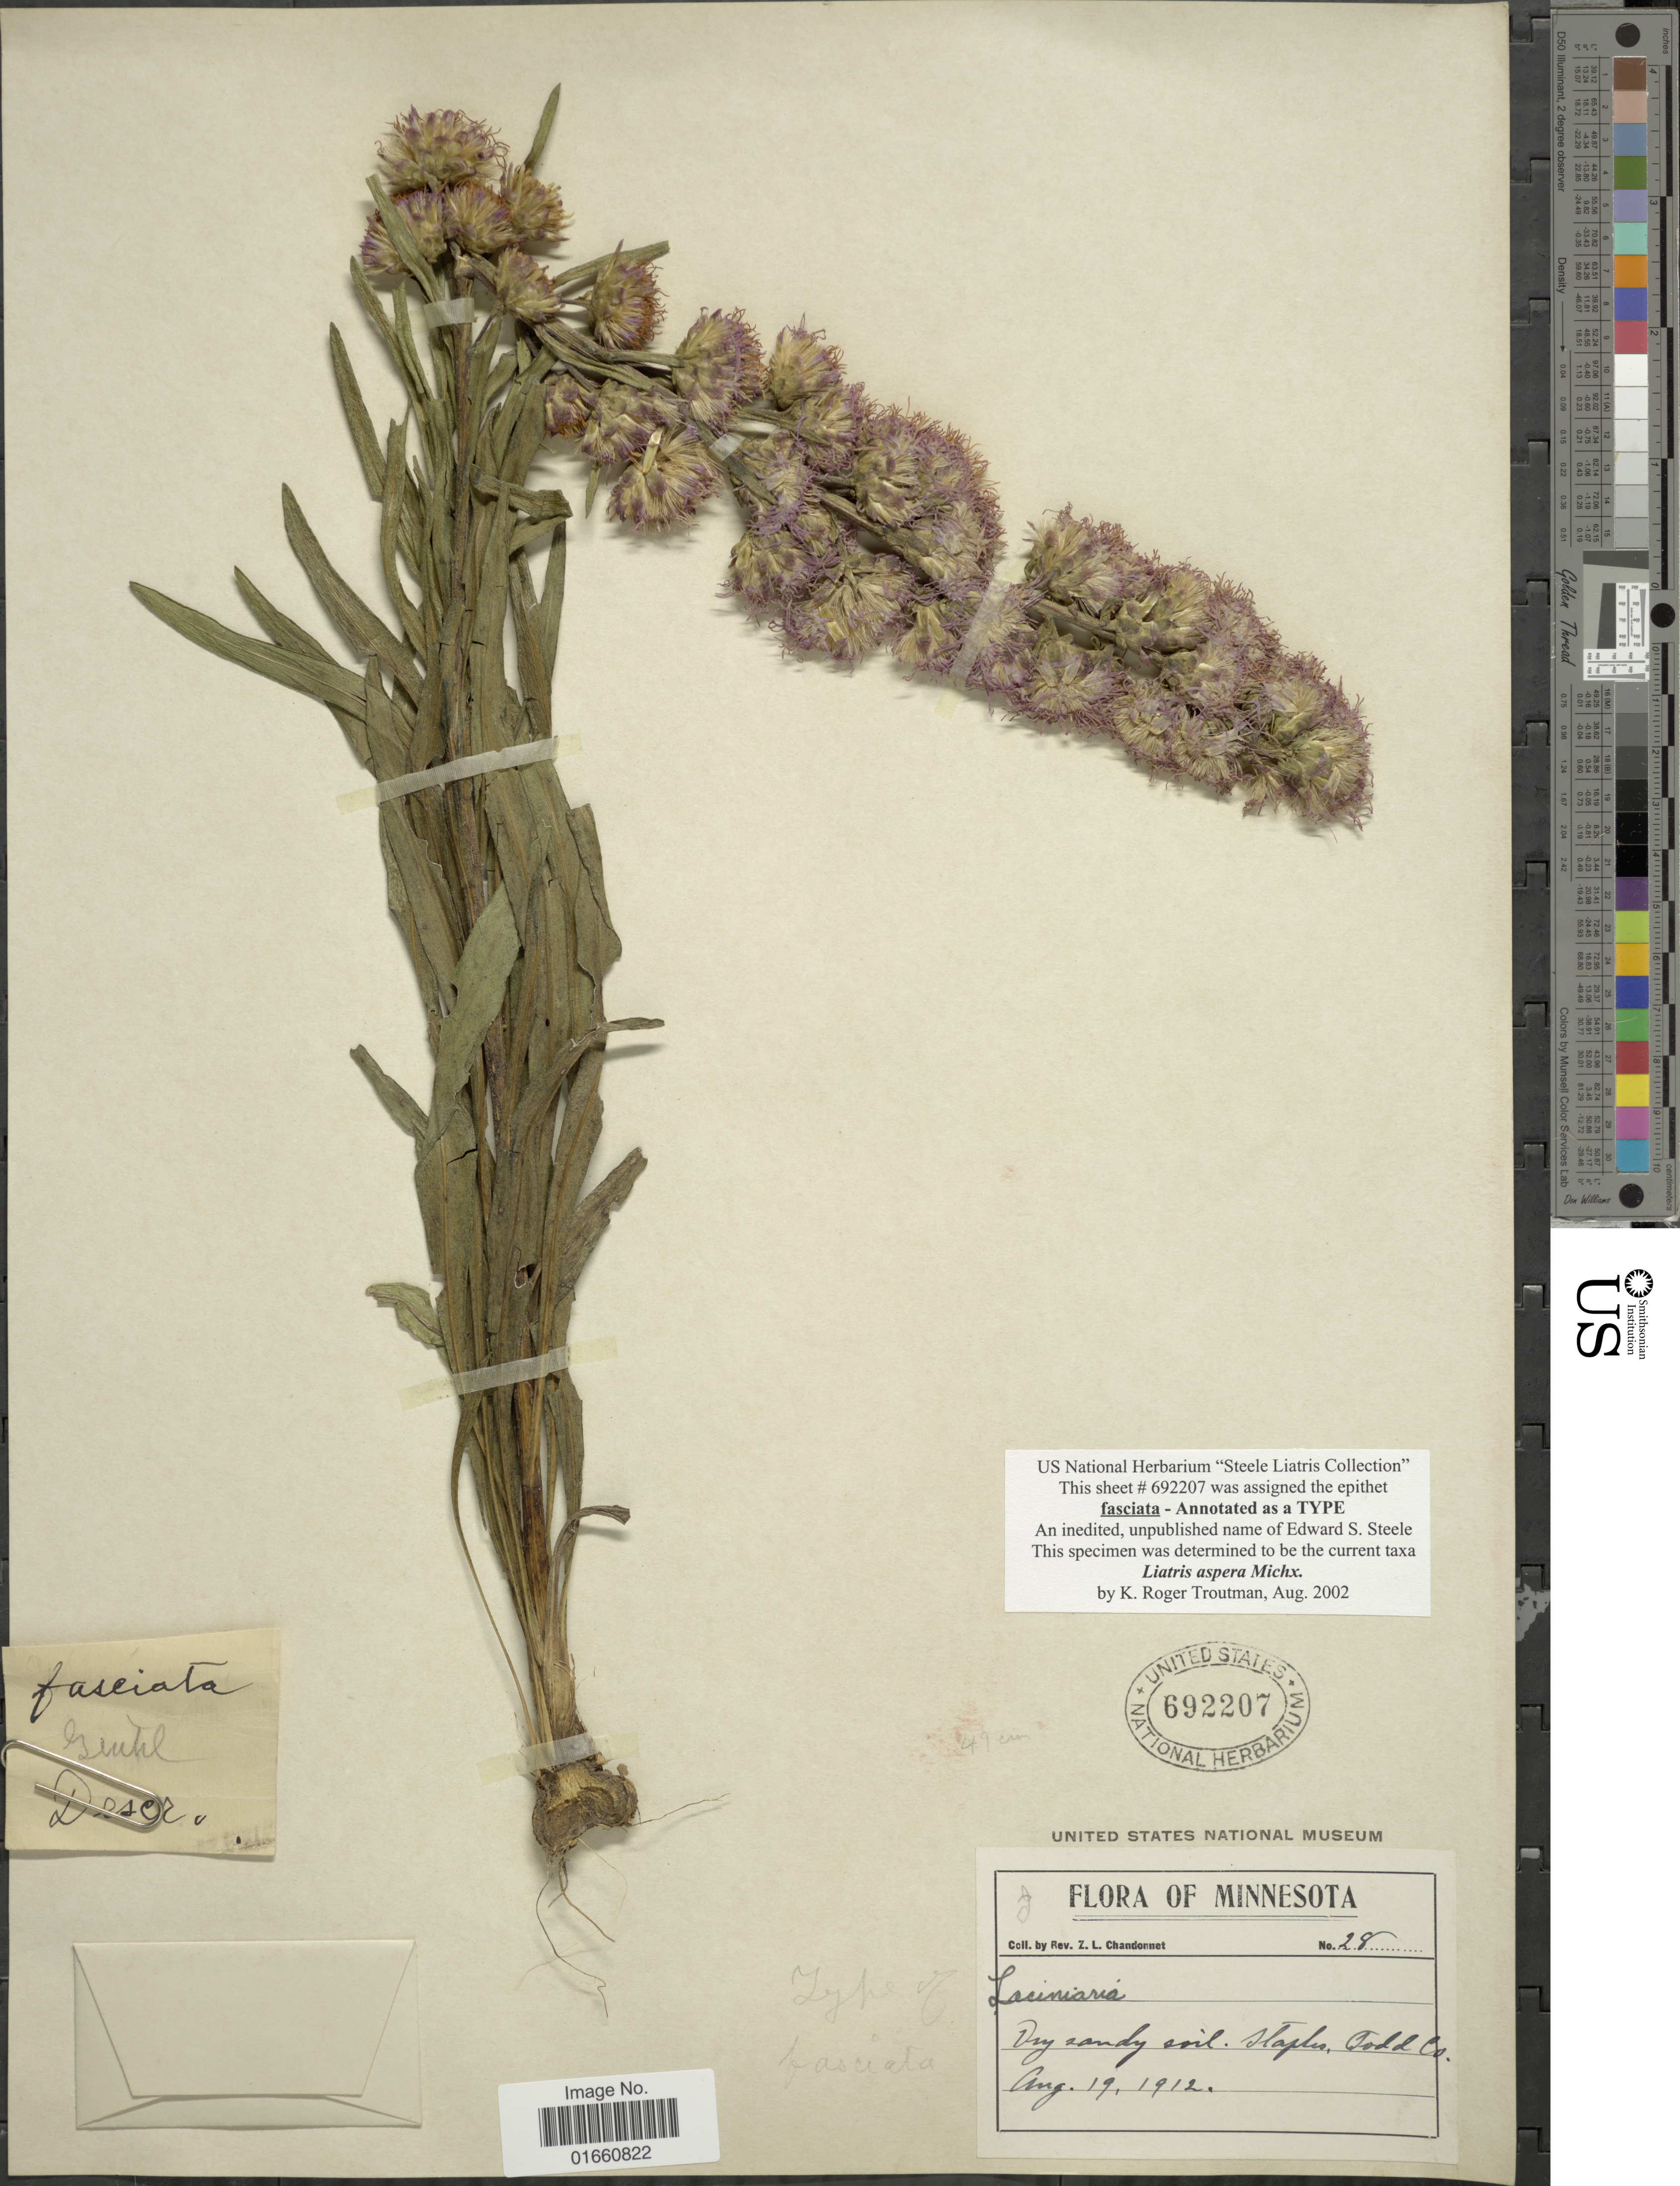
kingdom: Plantae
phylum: Tracheophyta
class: Magnoliopsida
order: Asterales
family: Asteraceae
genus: Liatris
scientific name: Liatris aspera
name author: Michx.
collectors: Z. Chandonnet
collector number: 28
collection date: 1912-08-19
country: United States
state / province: Minnesota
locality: Staples, Todd Co.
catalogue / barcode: US 692207